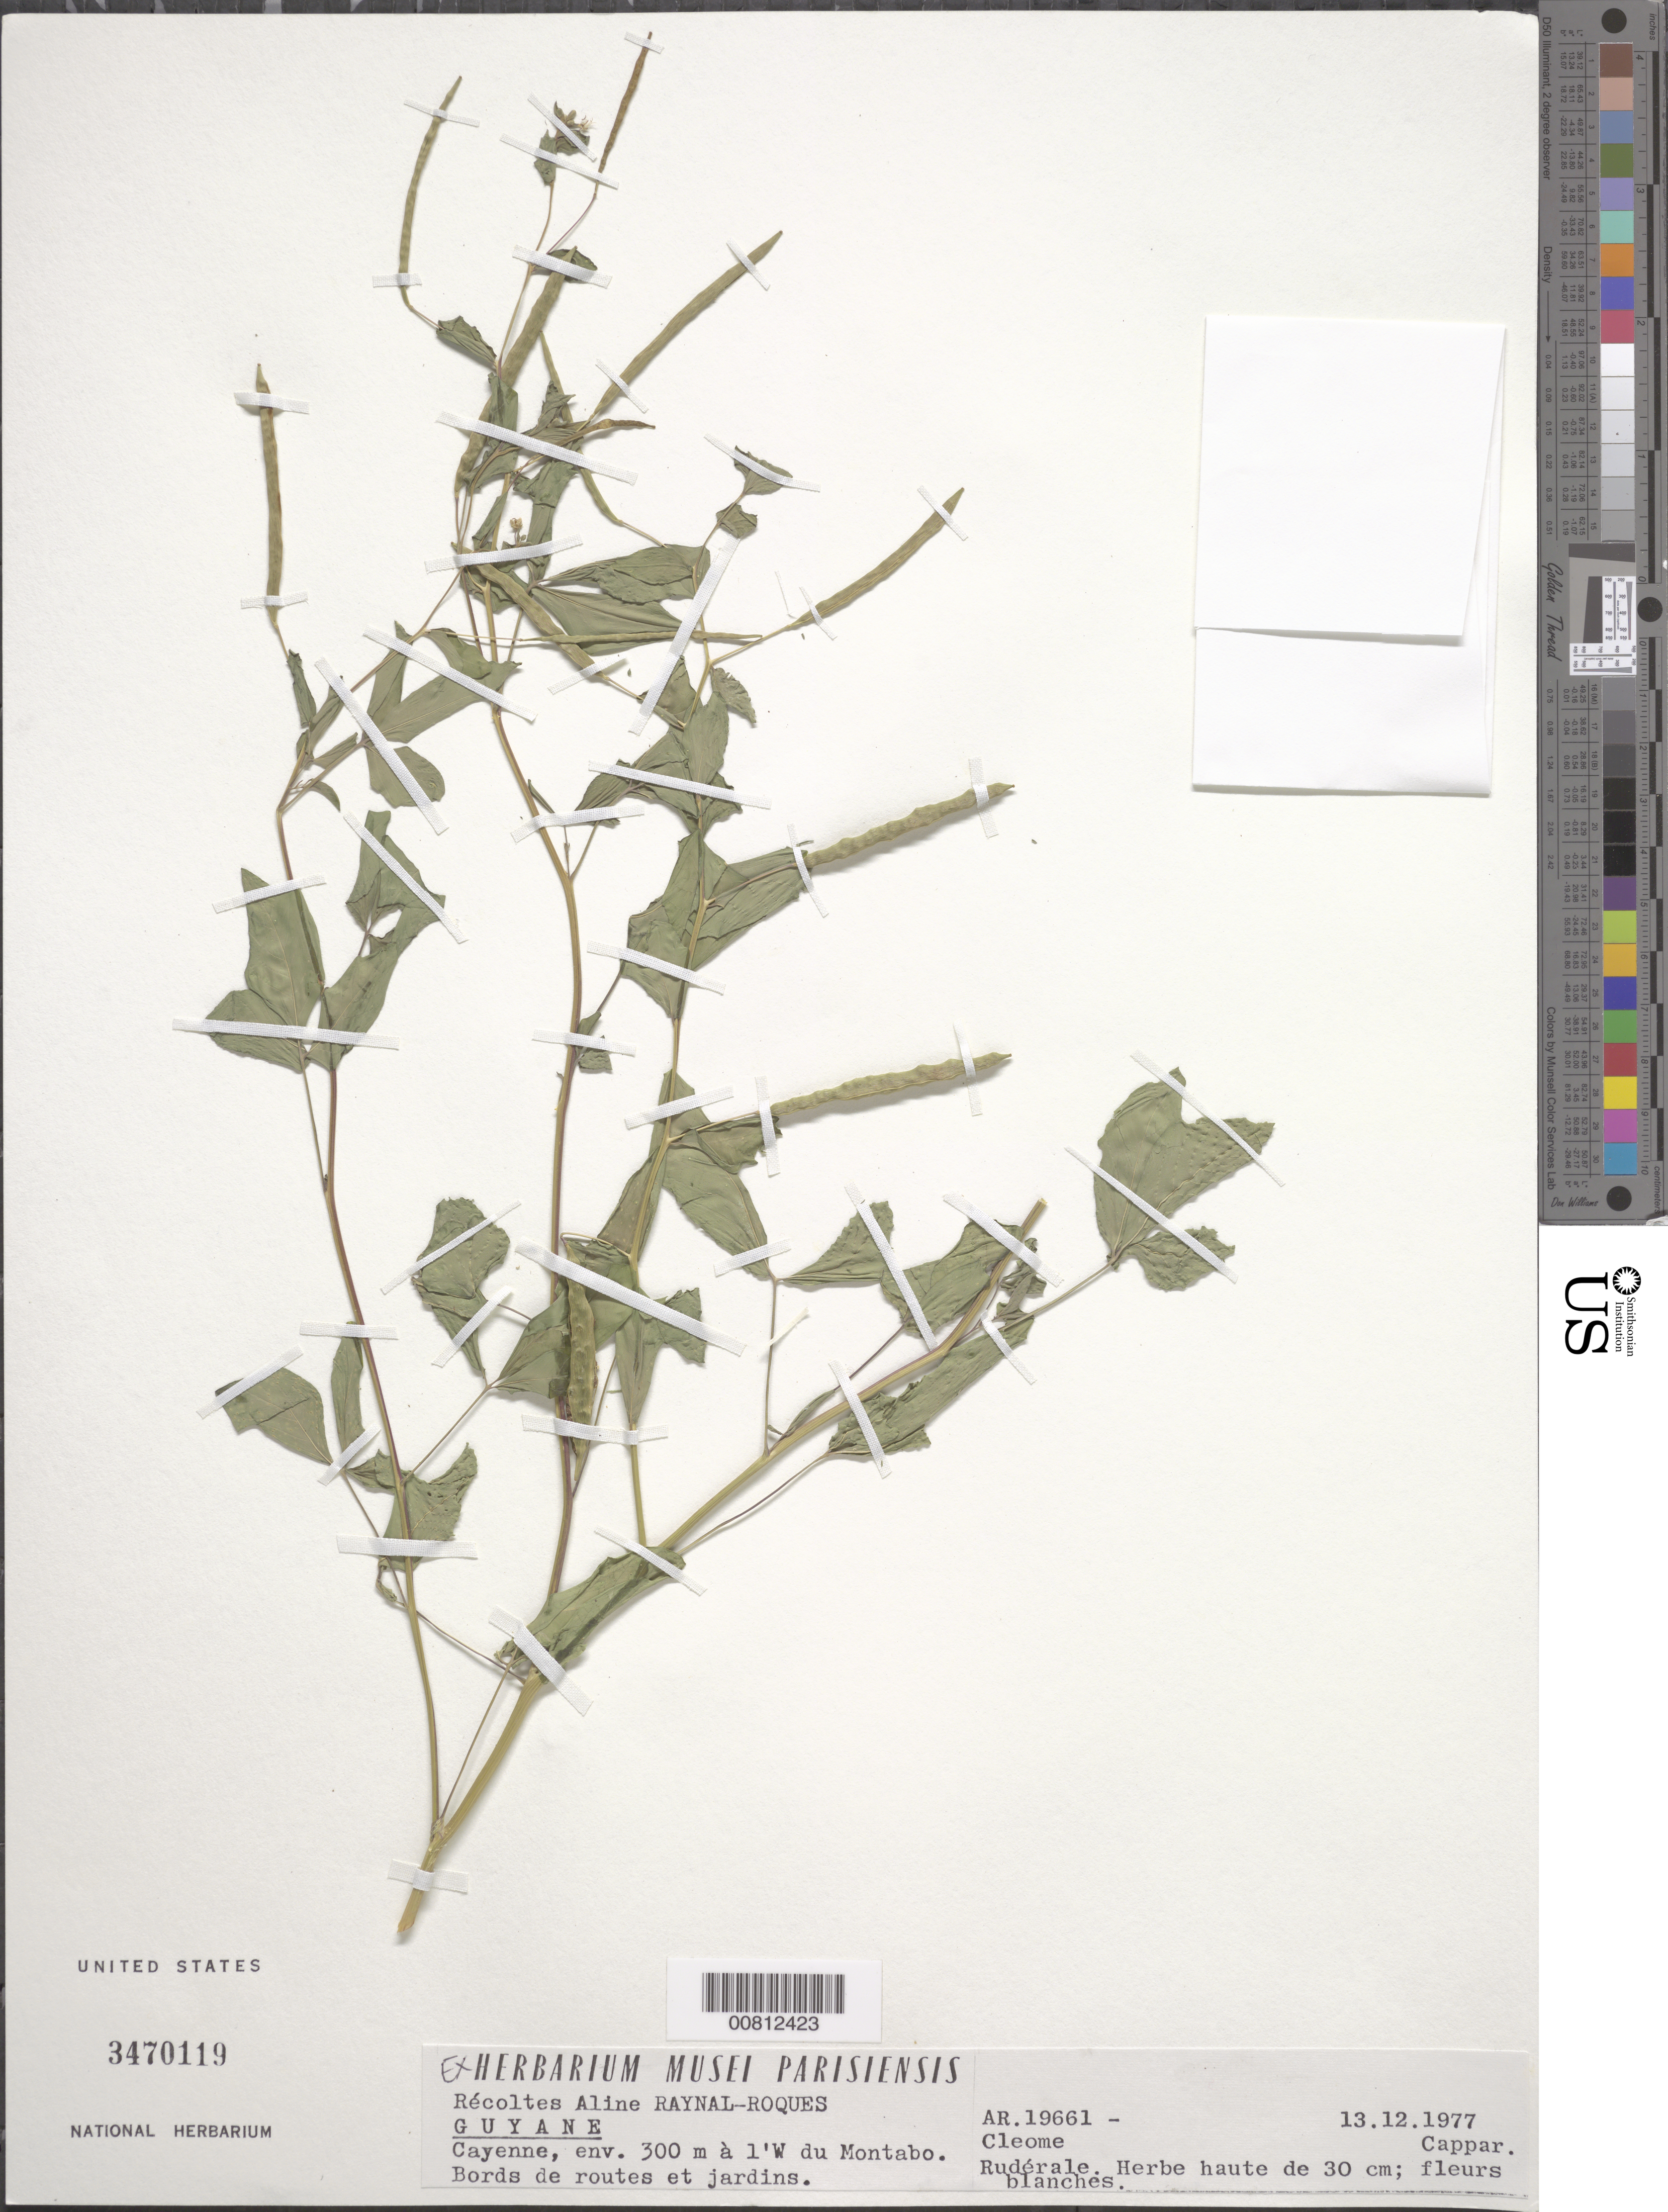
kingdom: Plantae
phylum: Tracheophyta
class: Magnoliopsida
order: Brassicales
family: Cleomaceae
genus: Tarenaya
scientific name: Tarenaya aculeata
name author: (L.) Soares Neto & Roalson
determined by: Strong, Mark T., (BOT), Smithsonian Institution - National Museum of Natural History (UNITED STATES)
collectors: A. M. Raynal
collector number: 19661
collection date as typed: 13-Dec-77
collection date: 1977-12-13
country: French Guiana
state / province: Cayenne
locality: Cayenne, approximately 300 m W of Montabo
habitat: Border of roads and gardens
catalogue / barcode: US 3470119